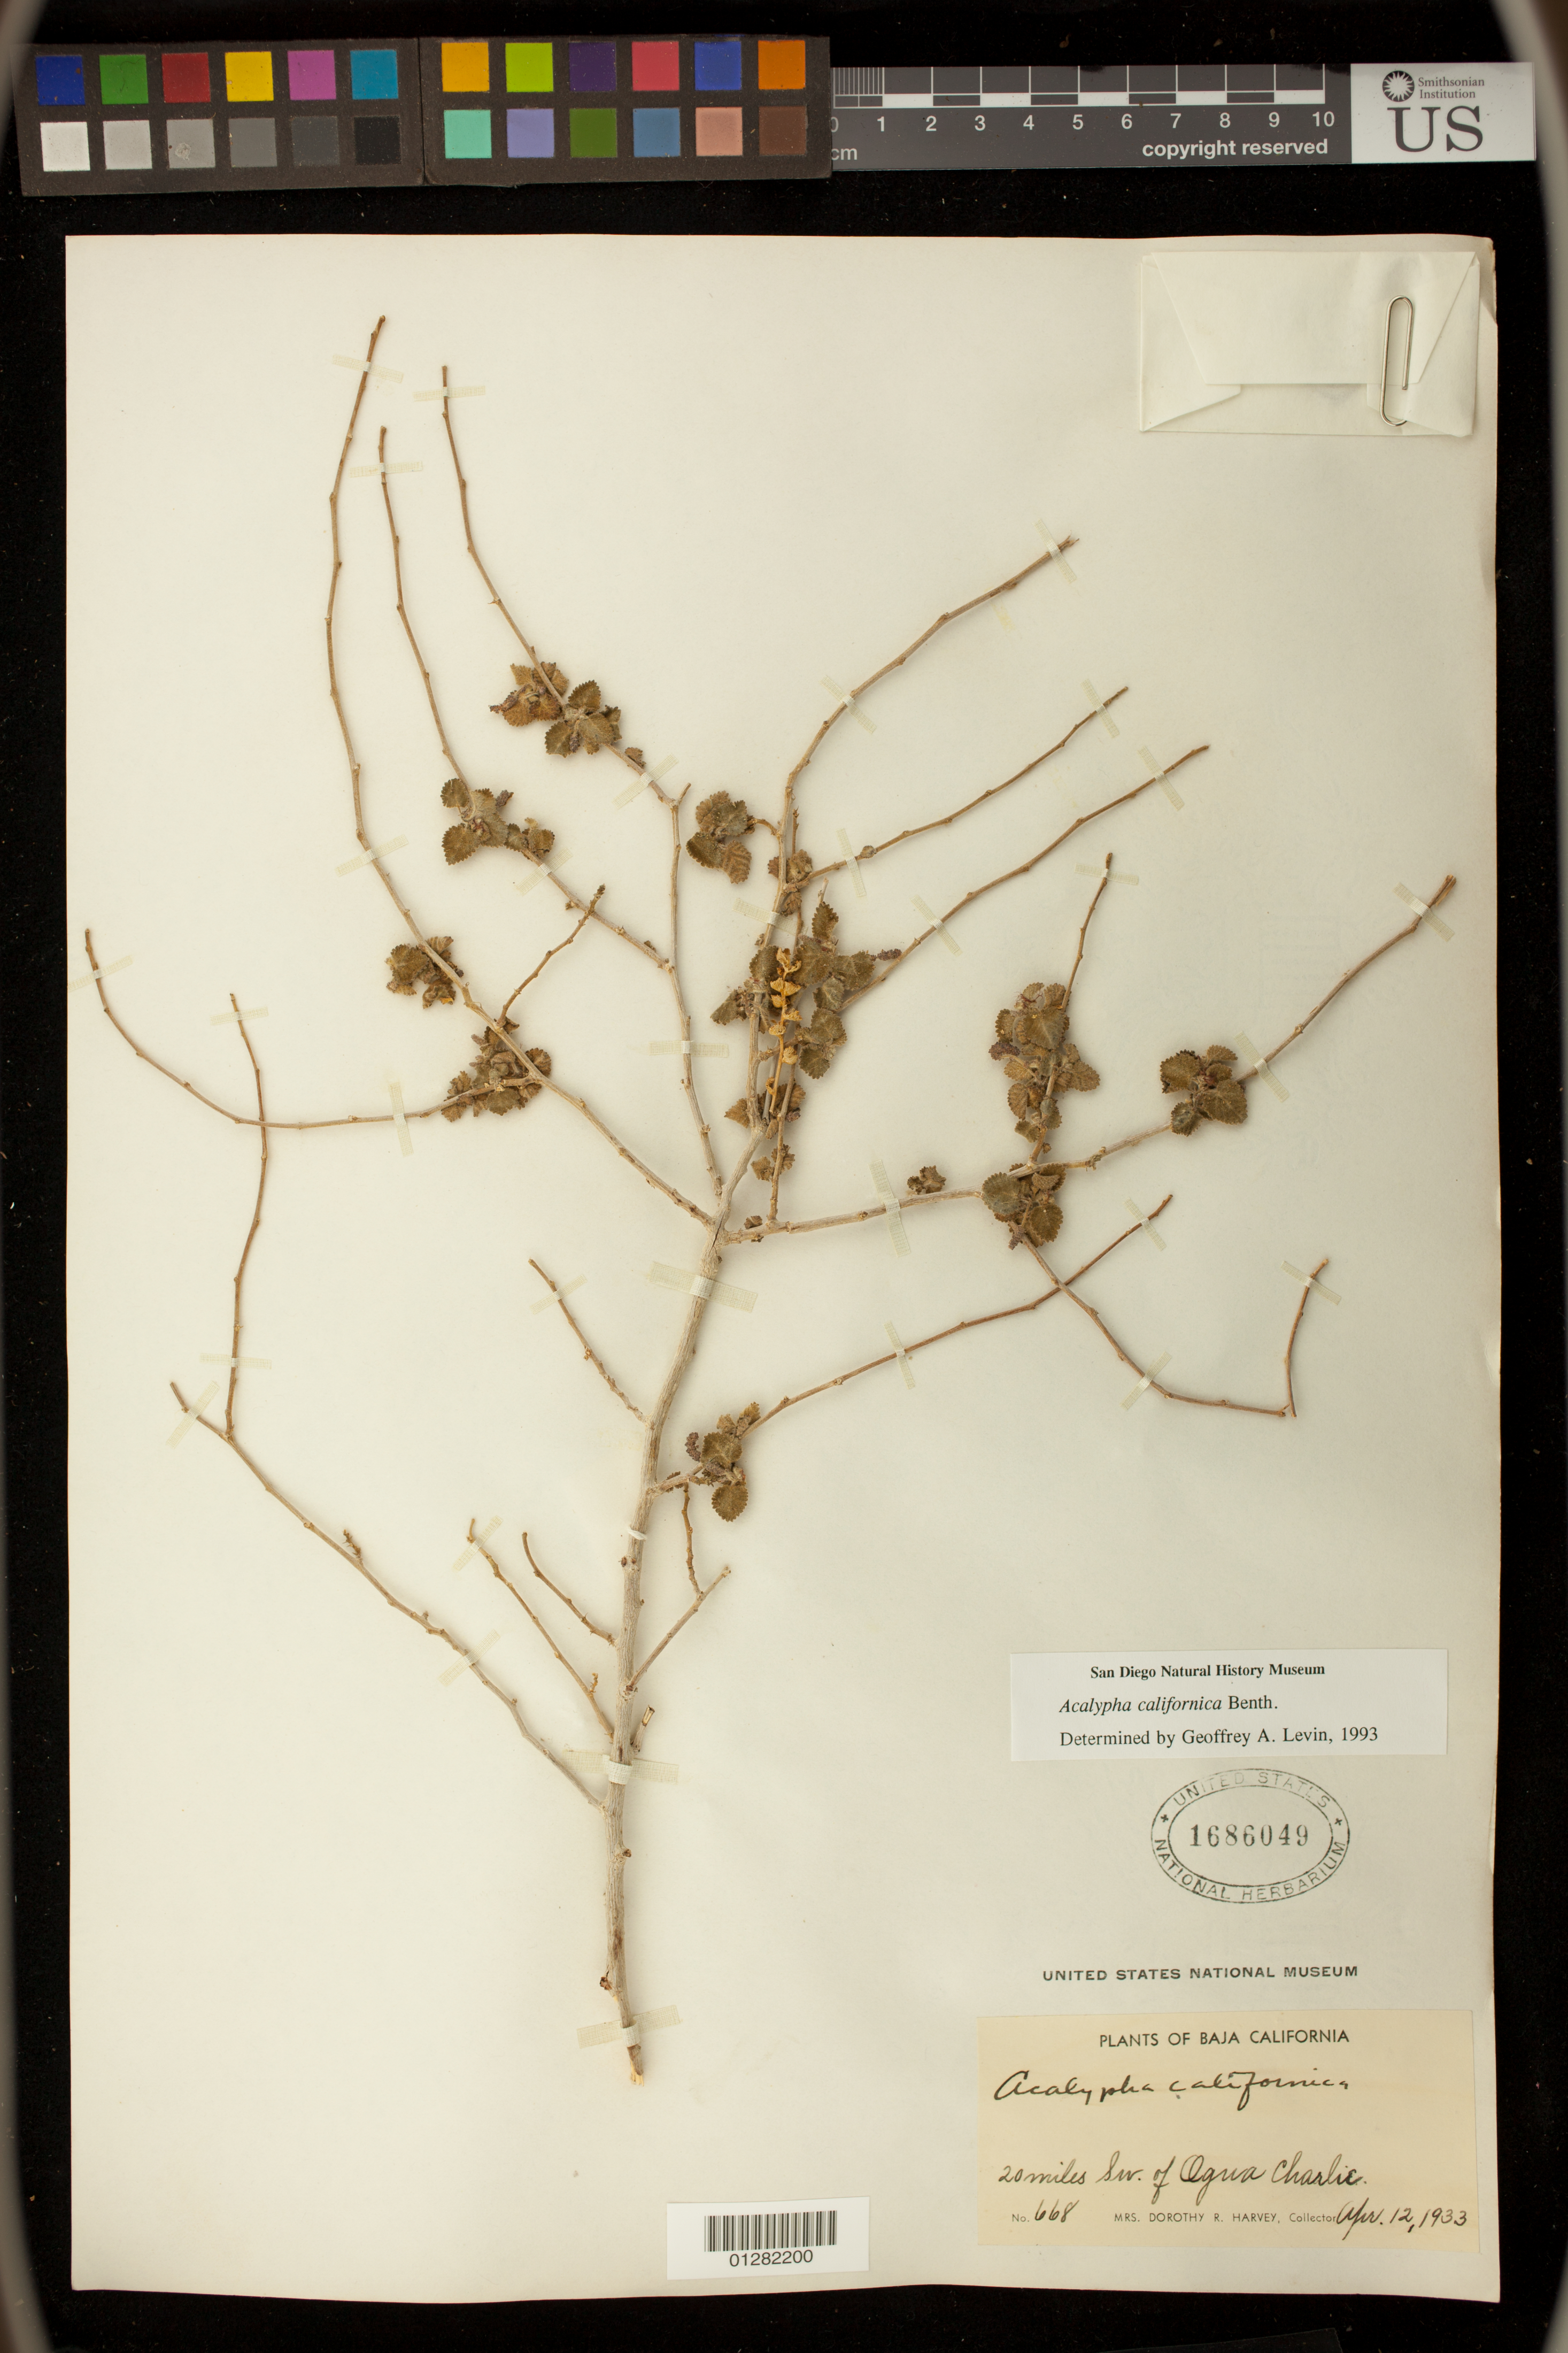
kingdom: Plantae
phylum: Tracheophyta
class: Magnoliopsida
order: Malpighiales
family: Euphorbiaceae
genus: Acalypha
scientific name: Acalypha californica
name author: Benth.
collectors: D. R. Harvey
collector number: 668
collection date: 1933-04-12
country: Mexico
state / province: Baja California Norte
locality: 20 miles SW of Ogua Charlie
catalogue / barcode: US 1686049